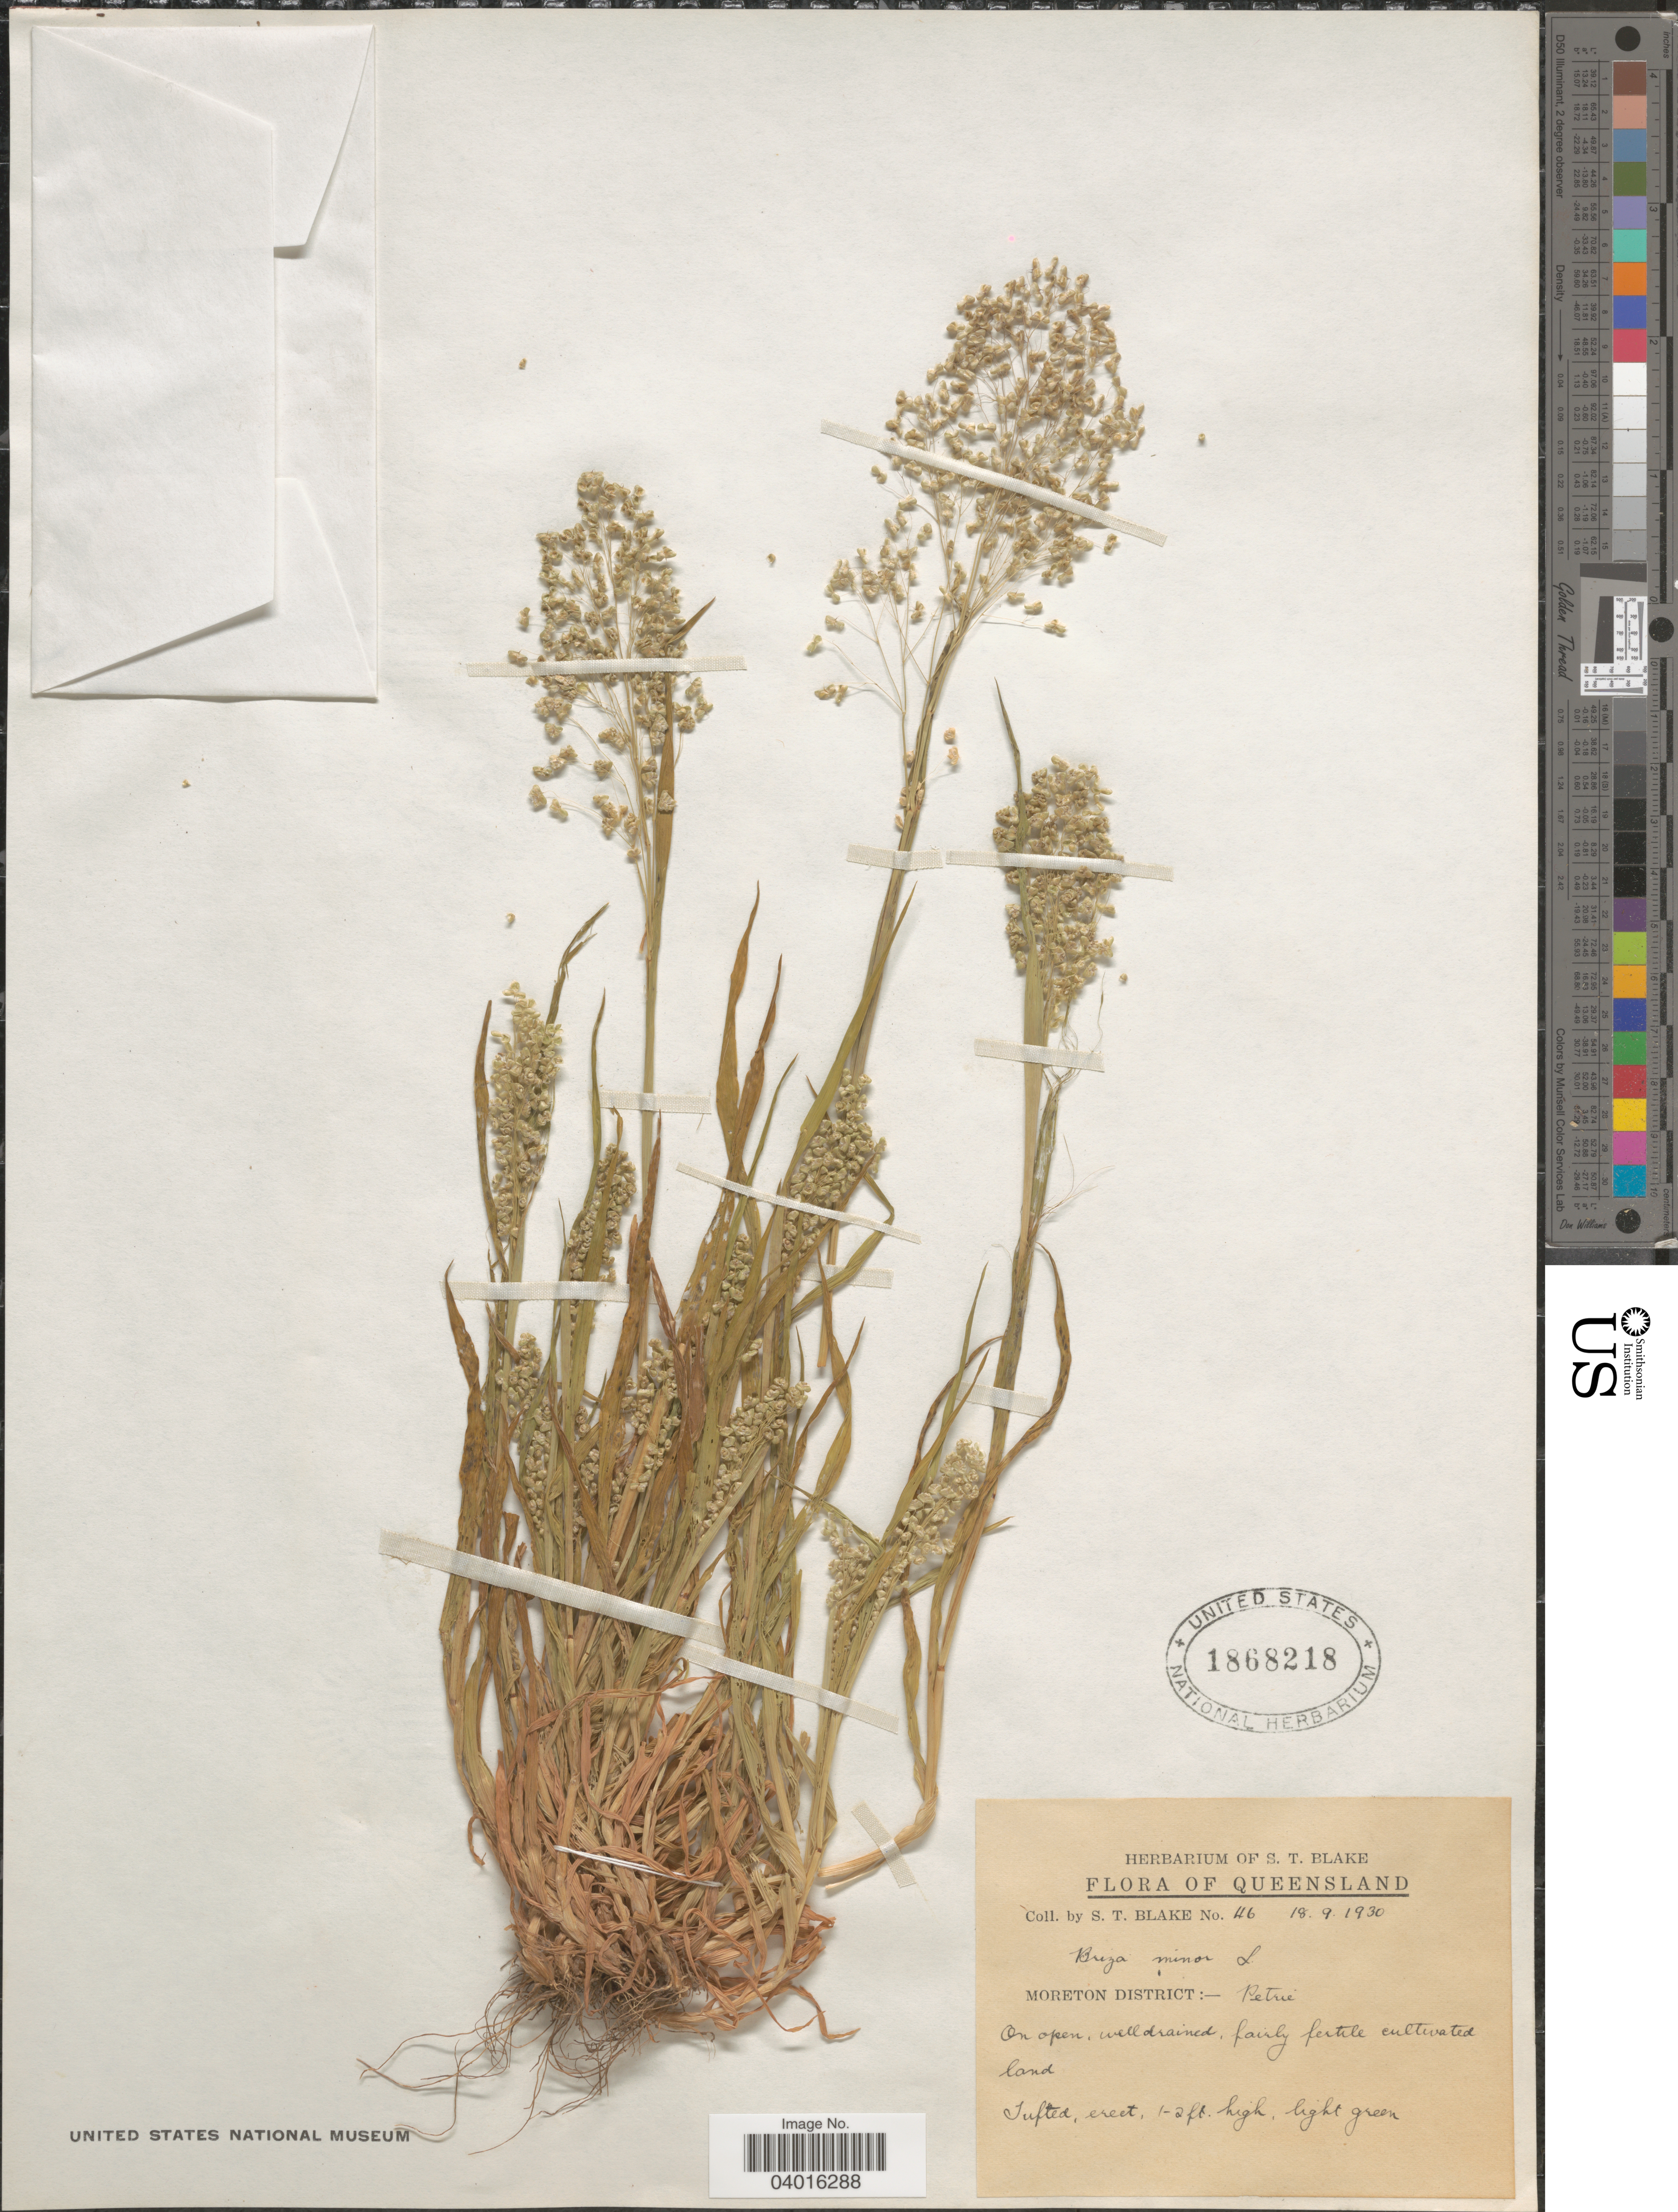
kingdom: Plantae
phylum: Tracheophyta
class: Liliopsida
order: Poales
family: Poaceae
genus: Briza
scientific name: Briza minor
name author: L.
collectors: S. T. Blake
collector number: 46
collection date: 1930-09-18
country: Australia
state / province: Queensland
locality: Moreton District: - Petrie. On open, well drained, fairly fertile cultivated land.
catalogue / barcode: US 1868218